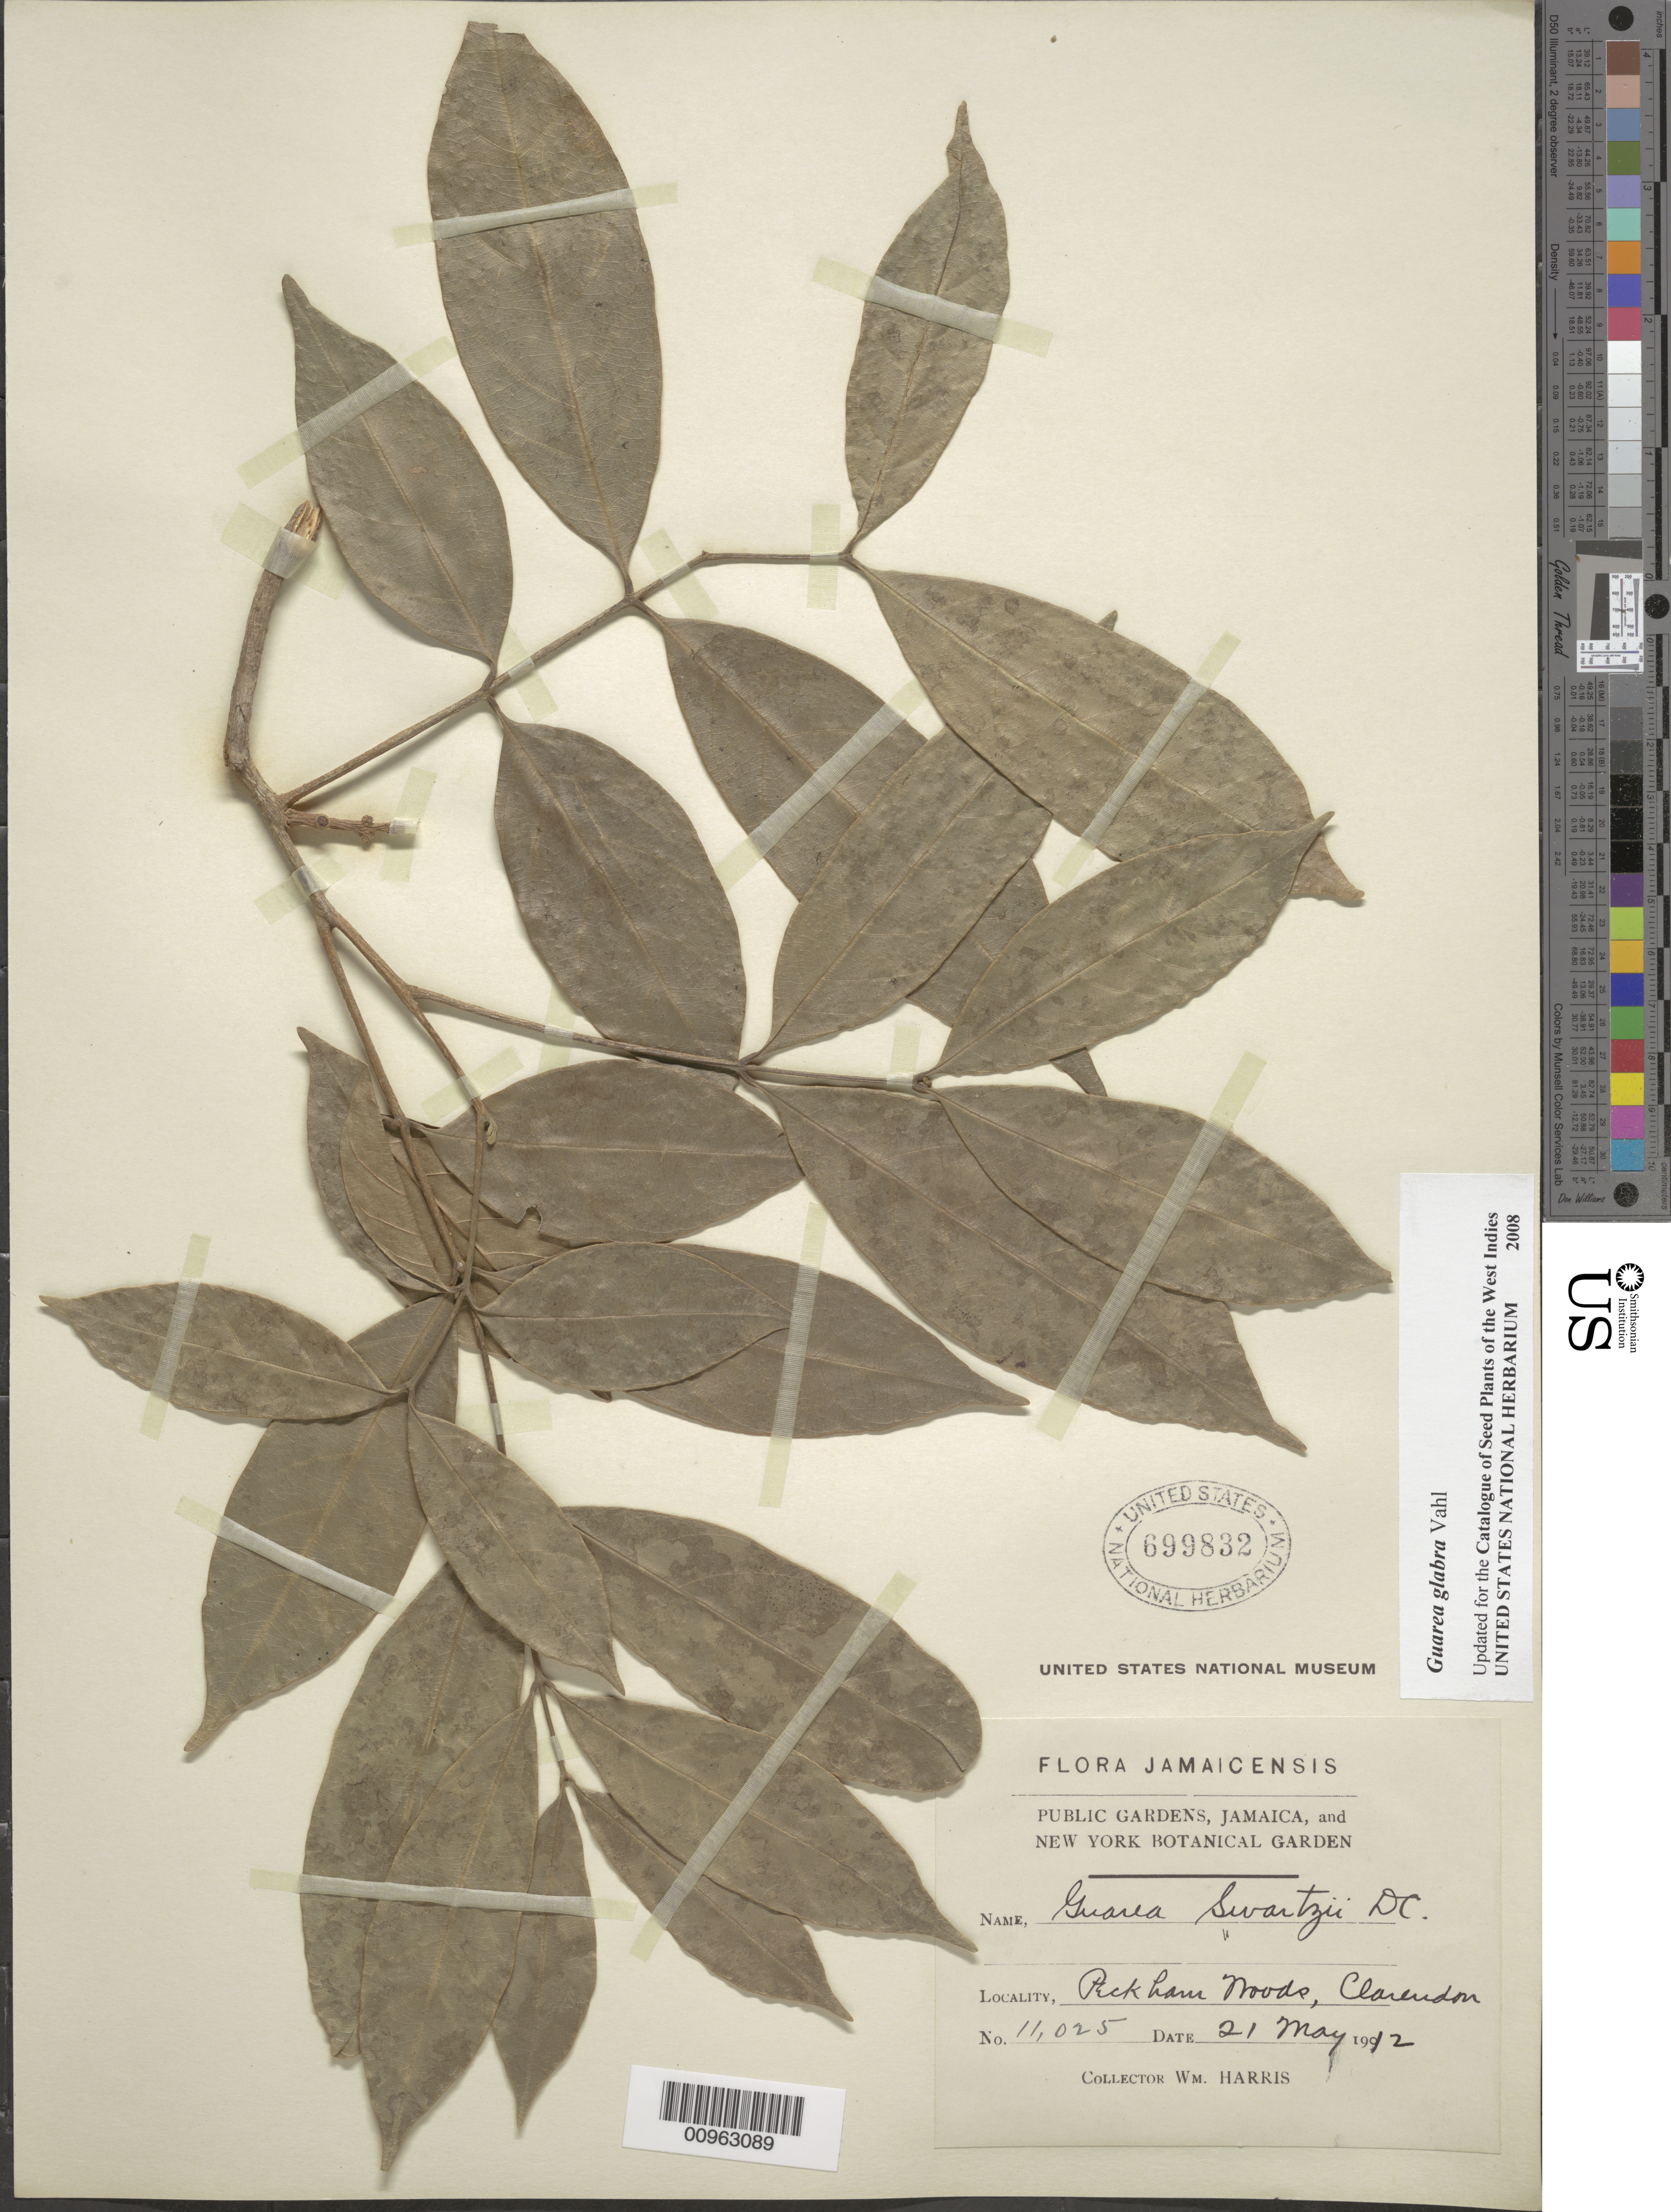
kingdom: Plantae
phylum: Tracheophyta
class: Magnoliopsida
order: Sapindales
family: Meliaceae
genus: Guarea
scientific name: Guarea glabra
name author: Vahl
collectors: W. H. Harris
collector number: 11025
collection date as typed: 21 may 1912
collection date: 1912-05-21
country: Jamaica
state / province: Clarendon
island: Jamaica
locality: Peckham Woods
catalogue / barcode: US 699832